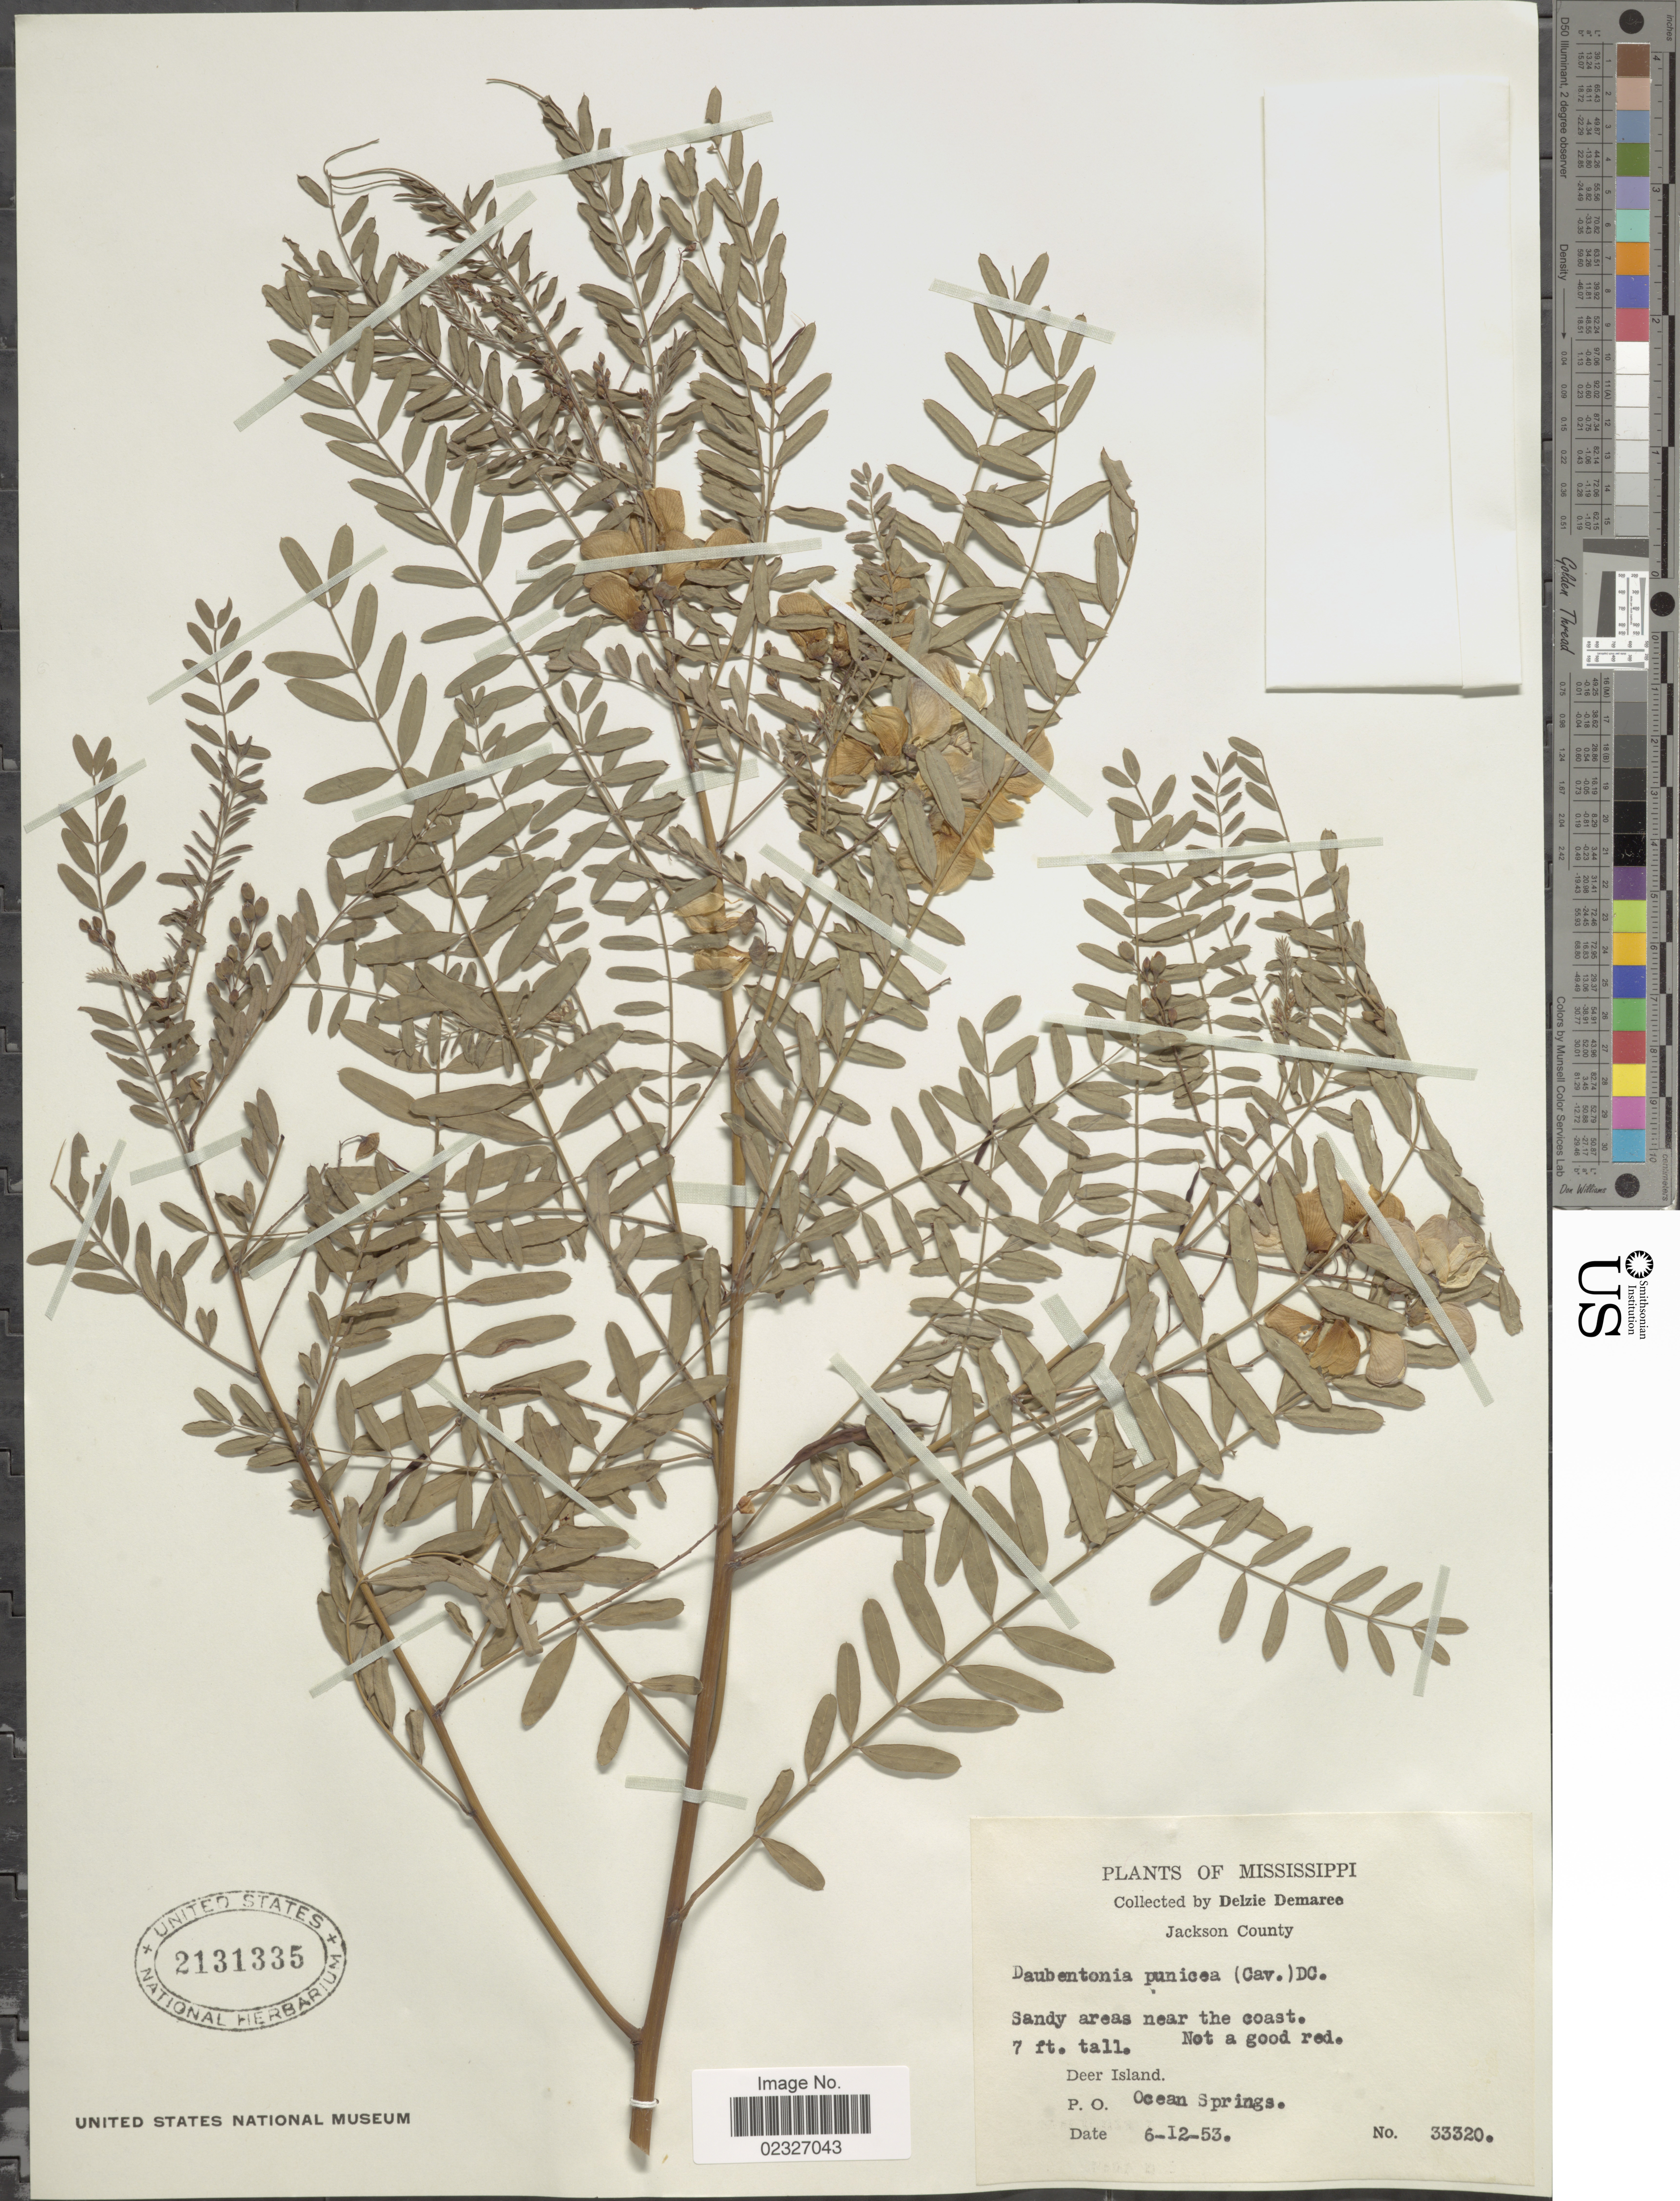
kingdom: Plantae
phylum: Tracheophyta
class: Magnoliopsida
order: Fabales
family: Fabaceae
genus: Sesbania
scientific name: Sesbania punicea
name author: (Cav.) Benth.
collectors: D. Demaree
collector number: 33320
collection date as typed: Transcribed d/m/y: 12/6/53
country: United States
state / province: Mississippi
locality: Jackson County, andy areas near the coast, Dear Island, P.O. Ocean Springs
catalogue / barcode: US 2131335